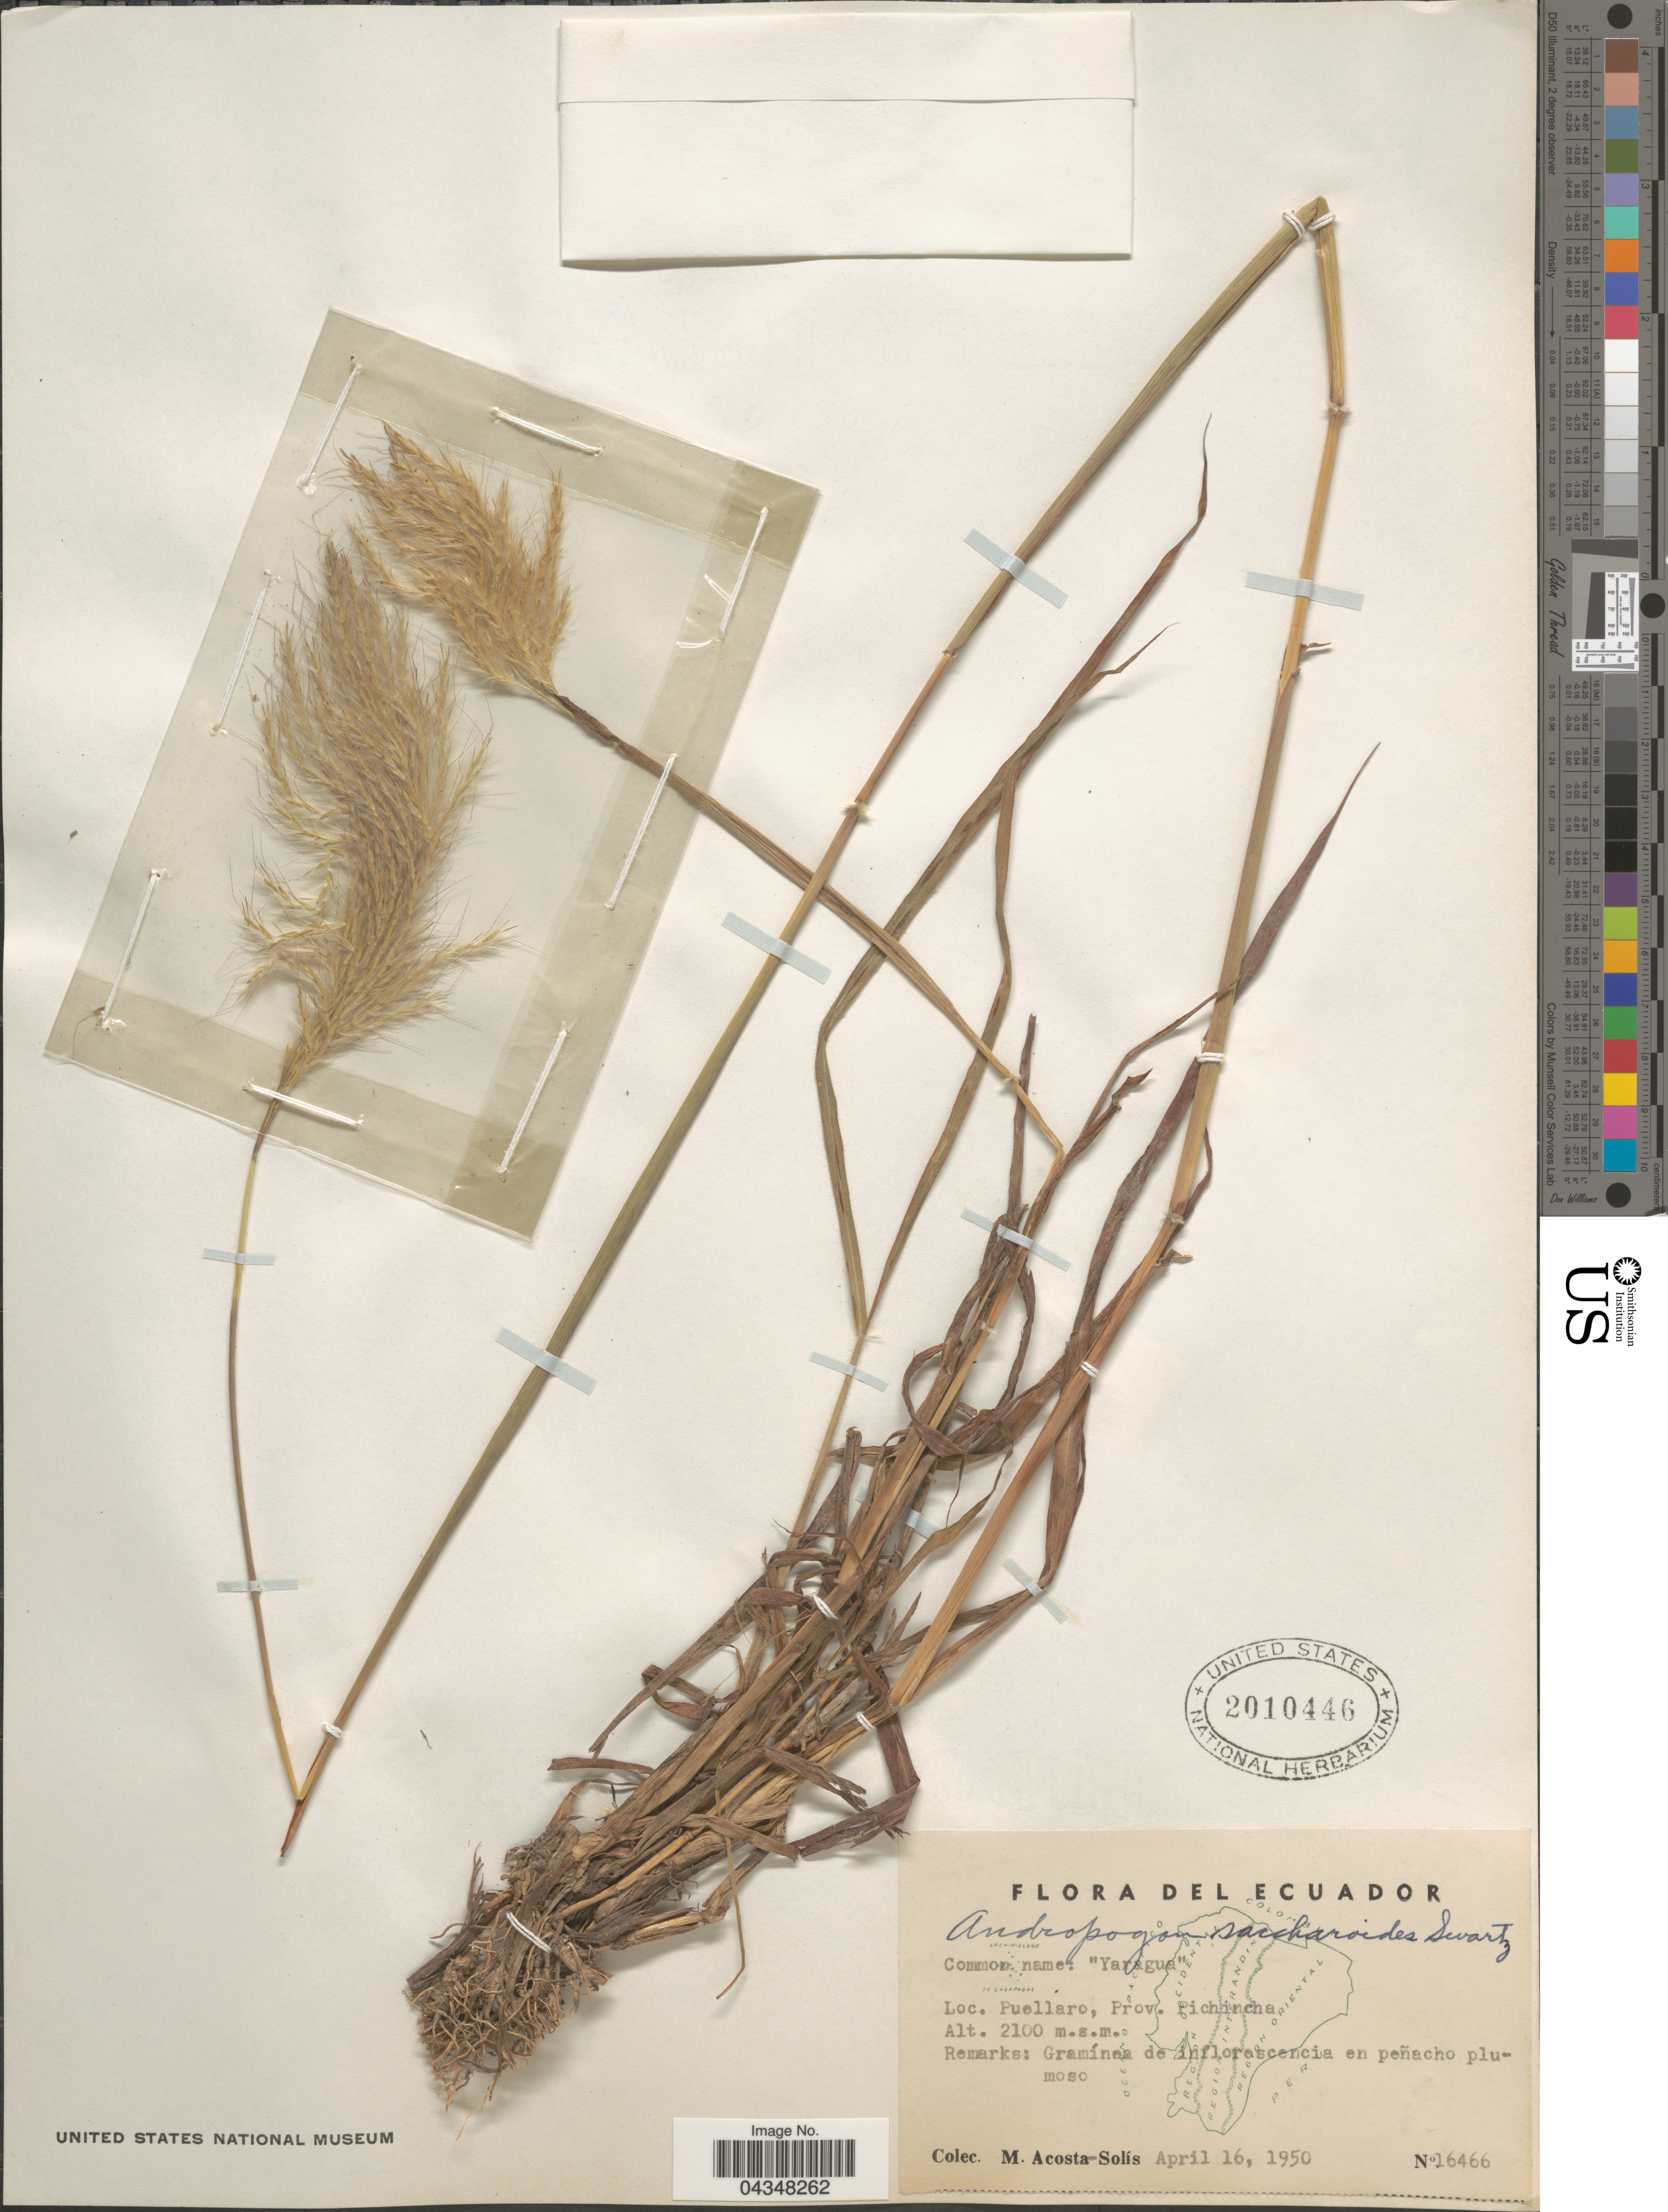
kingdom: Plantae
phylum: Tracheophyta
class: Liliopsida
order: Poales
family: Poaceae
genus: Bothriochloa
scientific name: Bothriochloa laguroides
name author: (DC.) Herter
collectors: M. Acosta Solis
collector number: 16466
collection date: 1950-04-16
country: Ecuador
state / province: Pichincha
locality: Puellaro.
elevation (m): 2100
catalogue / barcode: US 2010446